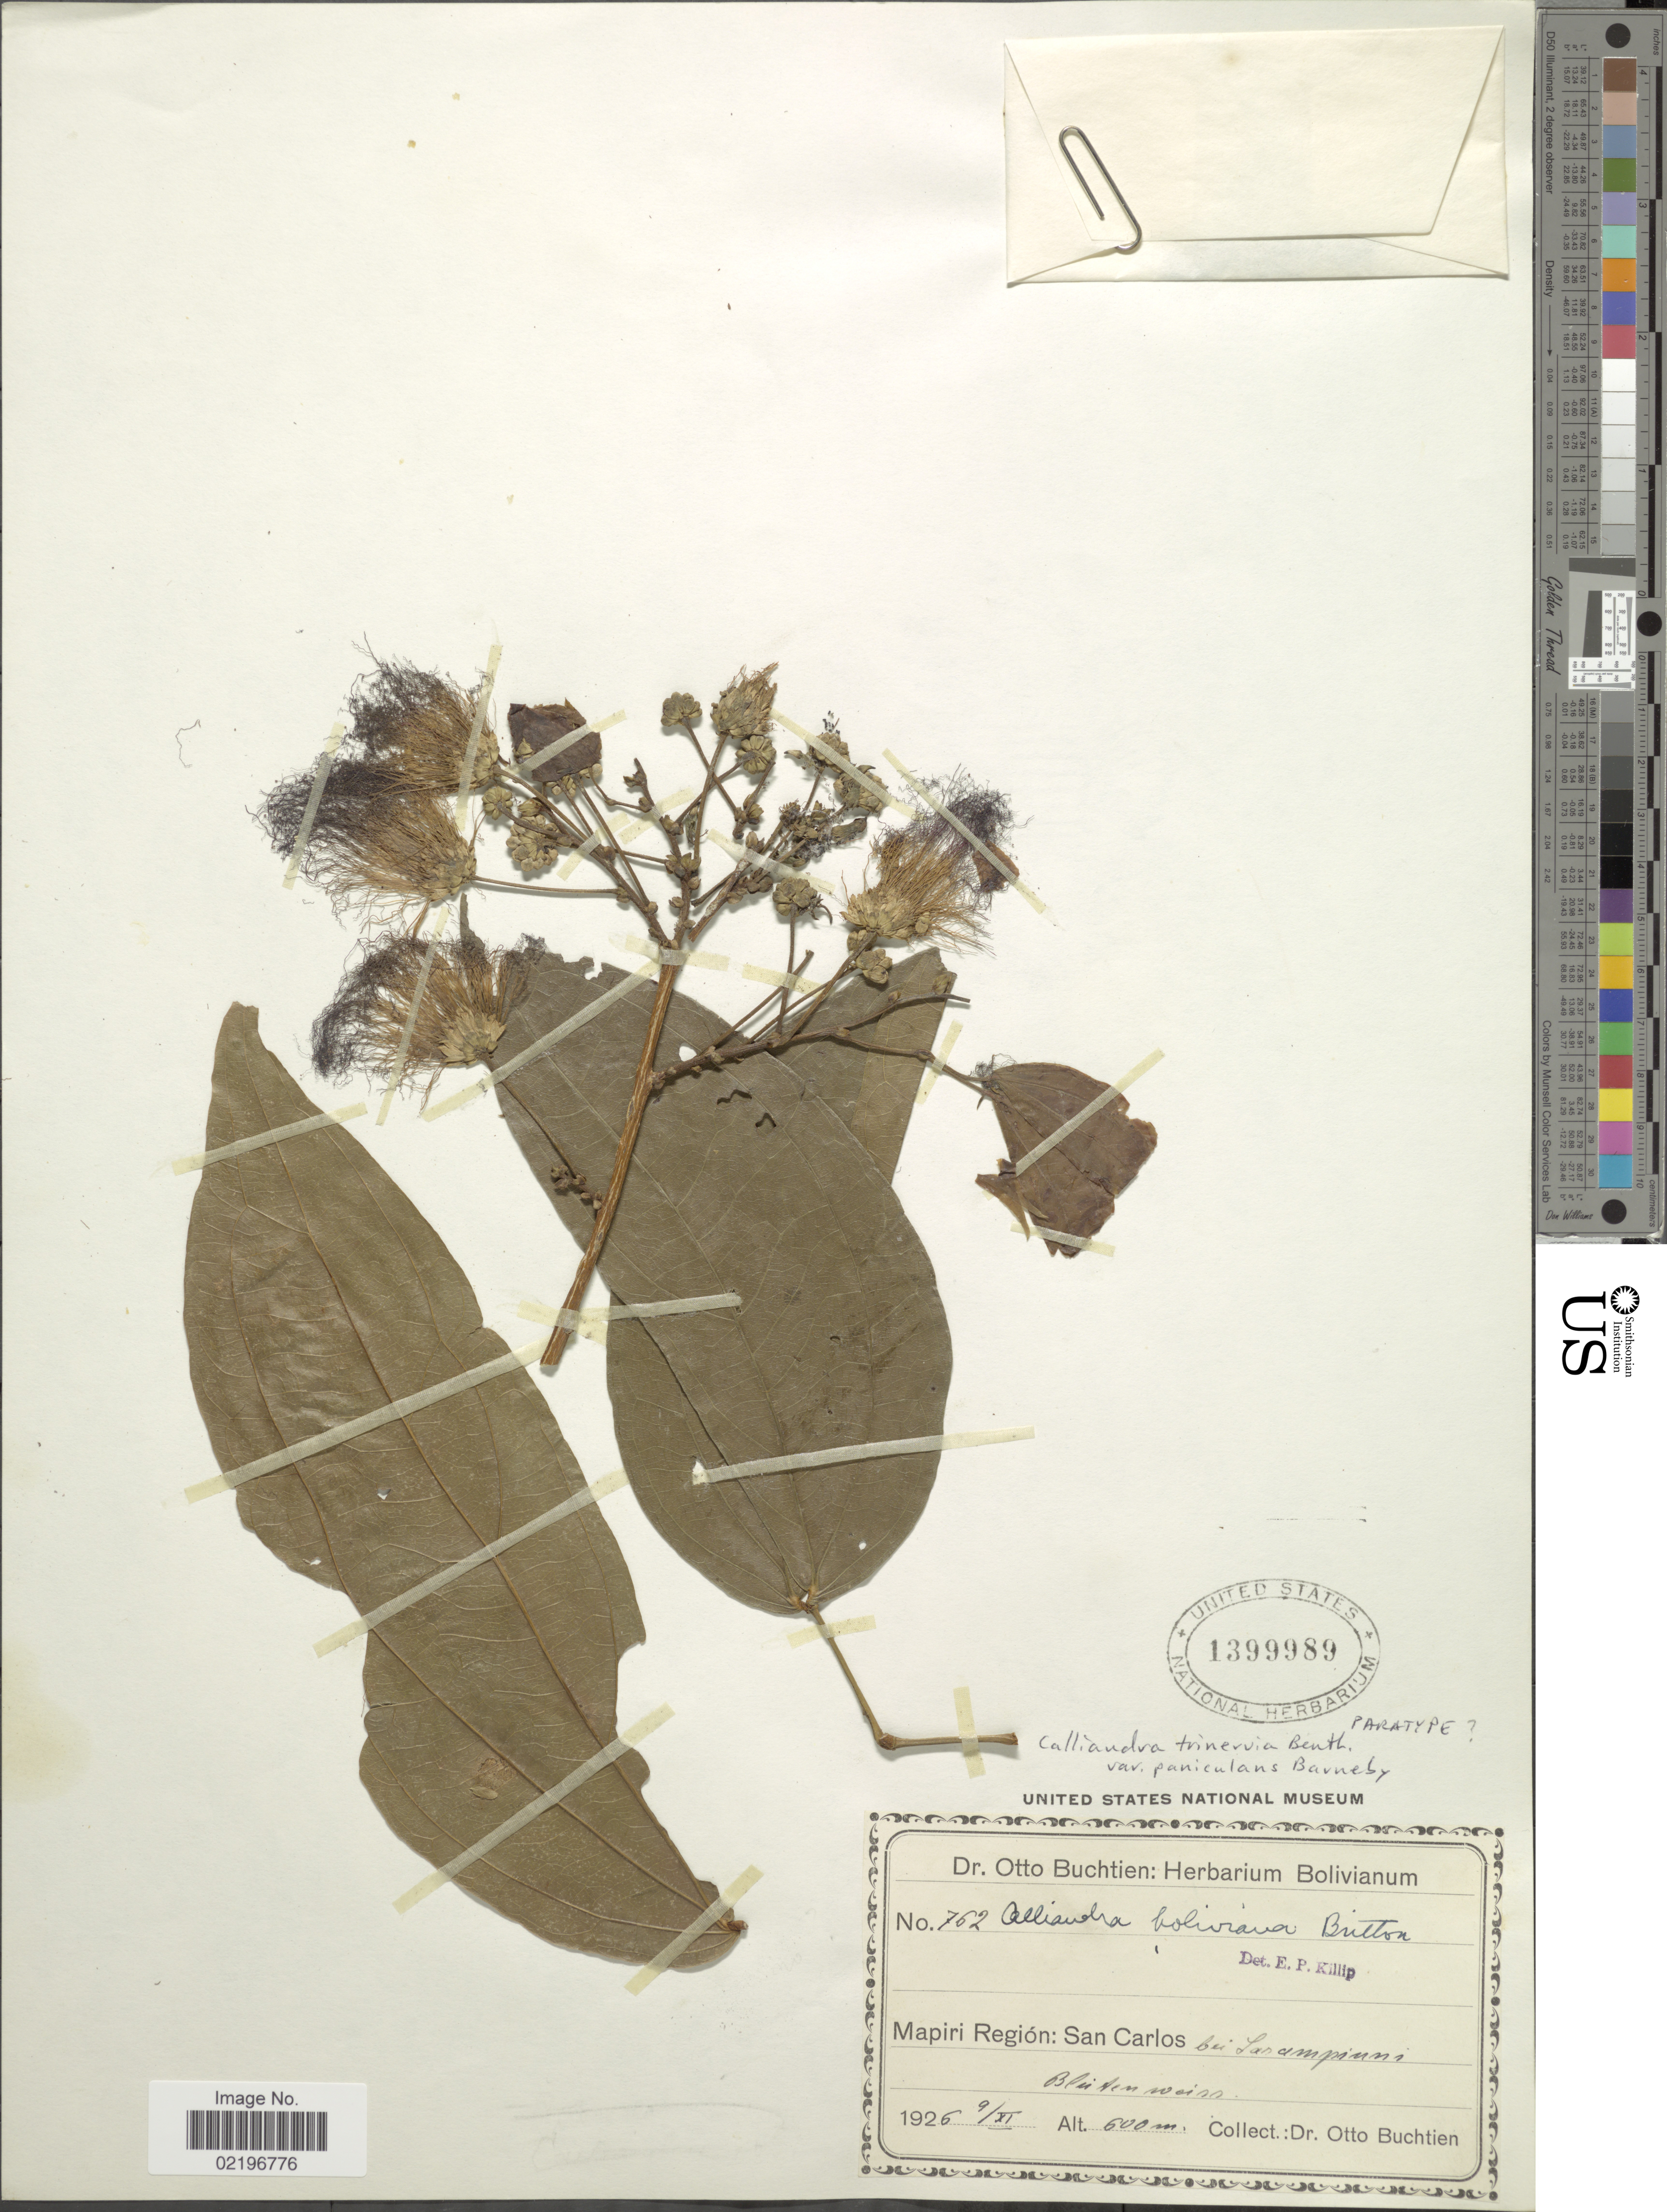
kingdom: Plantae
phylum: Tracheophyta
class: Magnoliopsida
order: Fabales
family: Fabaceae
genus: Calliandra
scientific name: Calliandra trinervia var. paniculans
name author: Barneby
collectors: O. Buchtien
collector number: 762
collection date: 1926-11-09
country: Bolivia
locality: Mapiri region: San Carlos. bei Sarampinni.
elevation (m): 600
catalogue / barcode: US 1399989